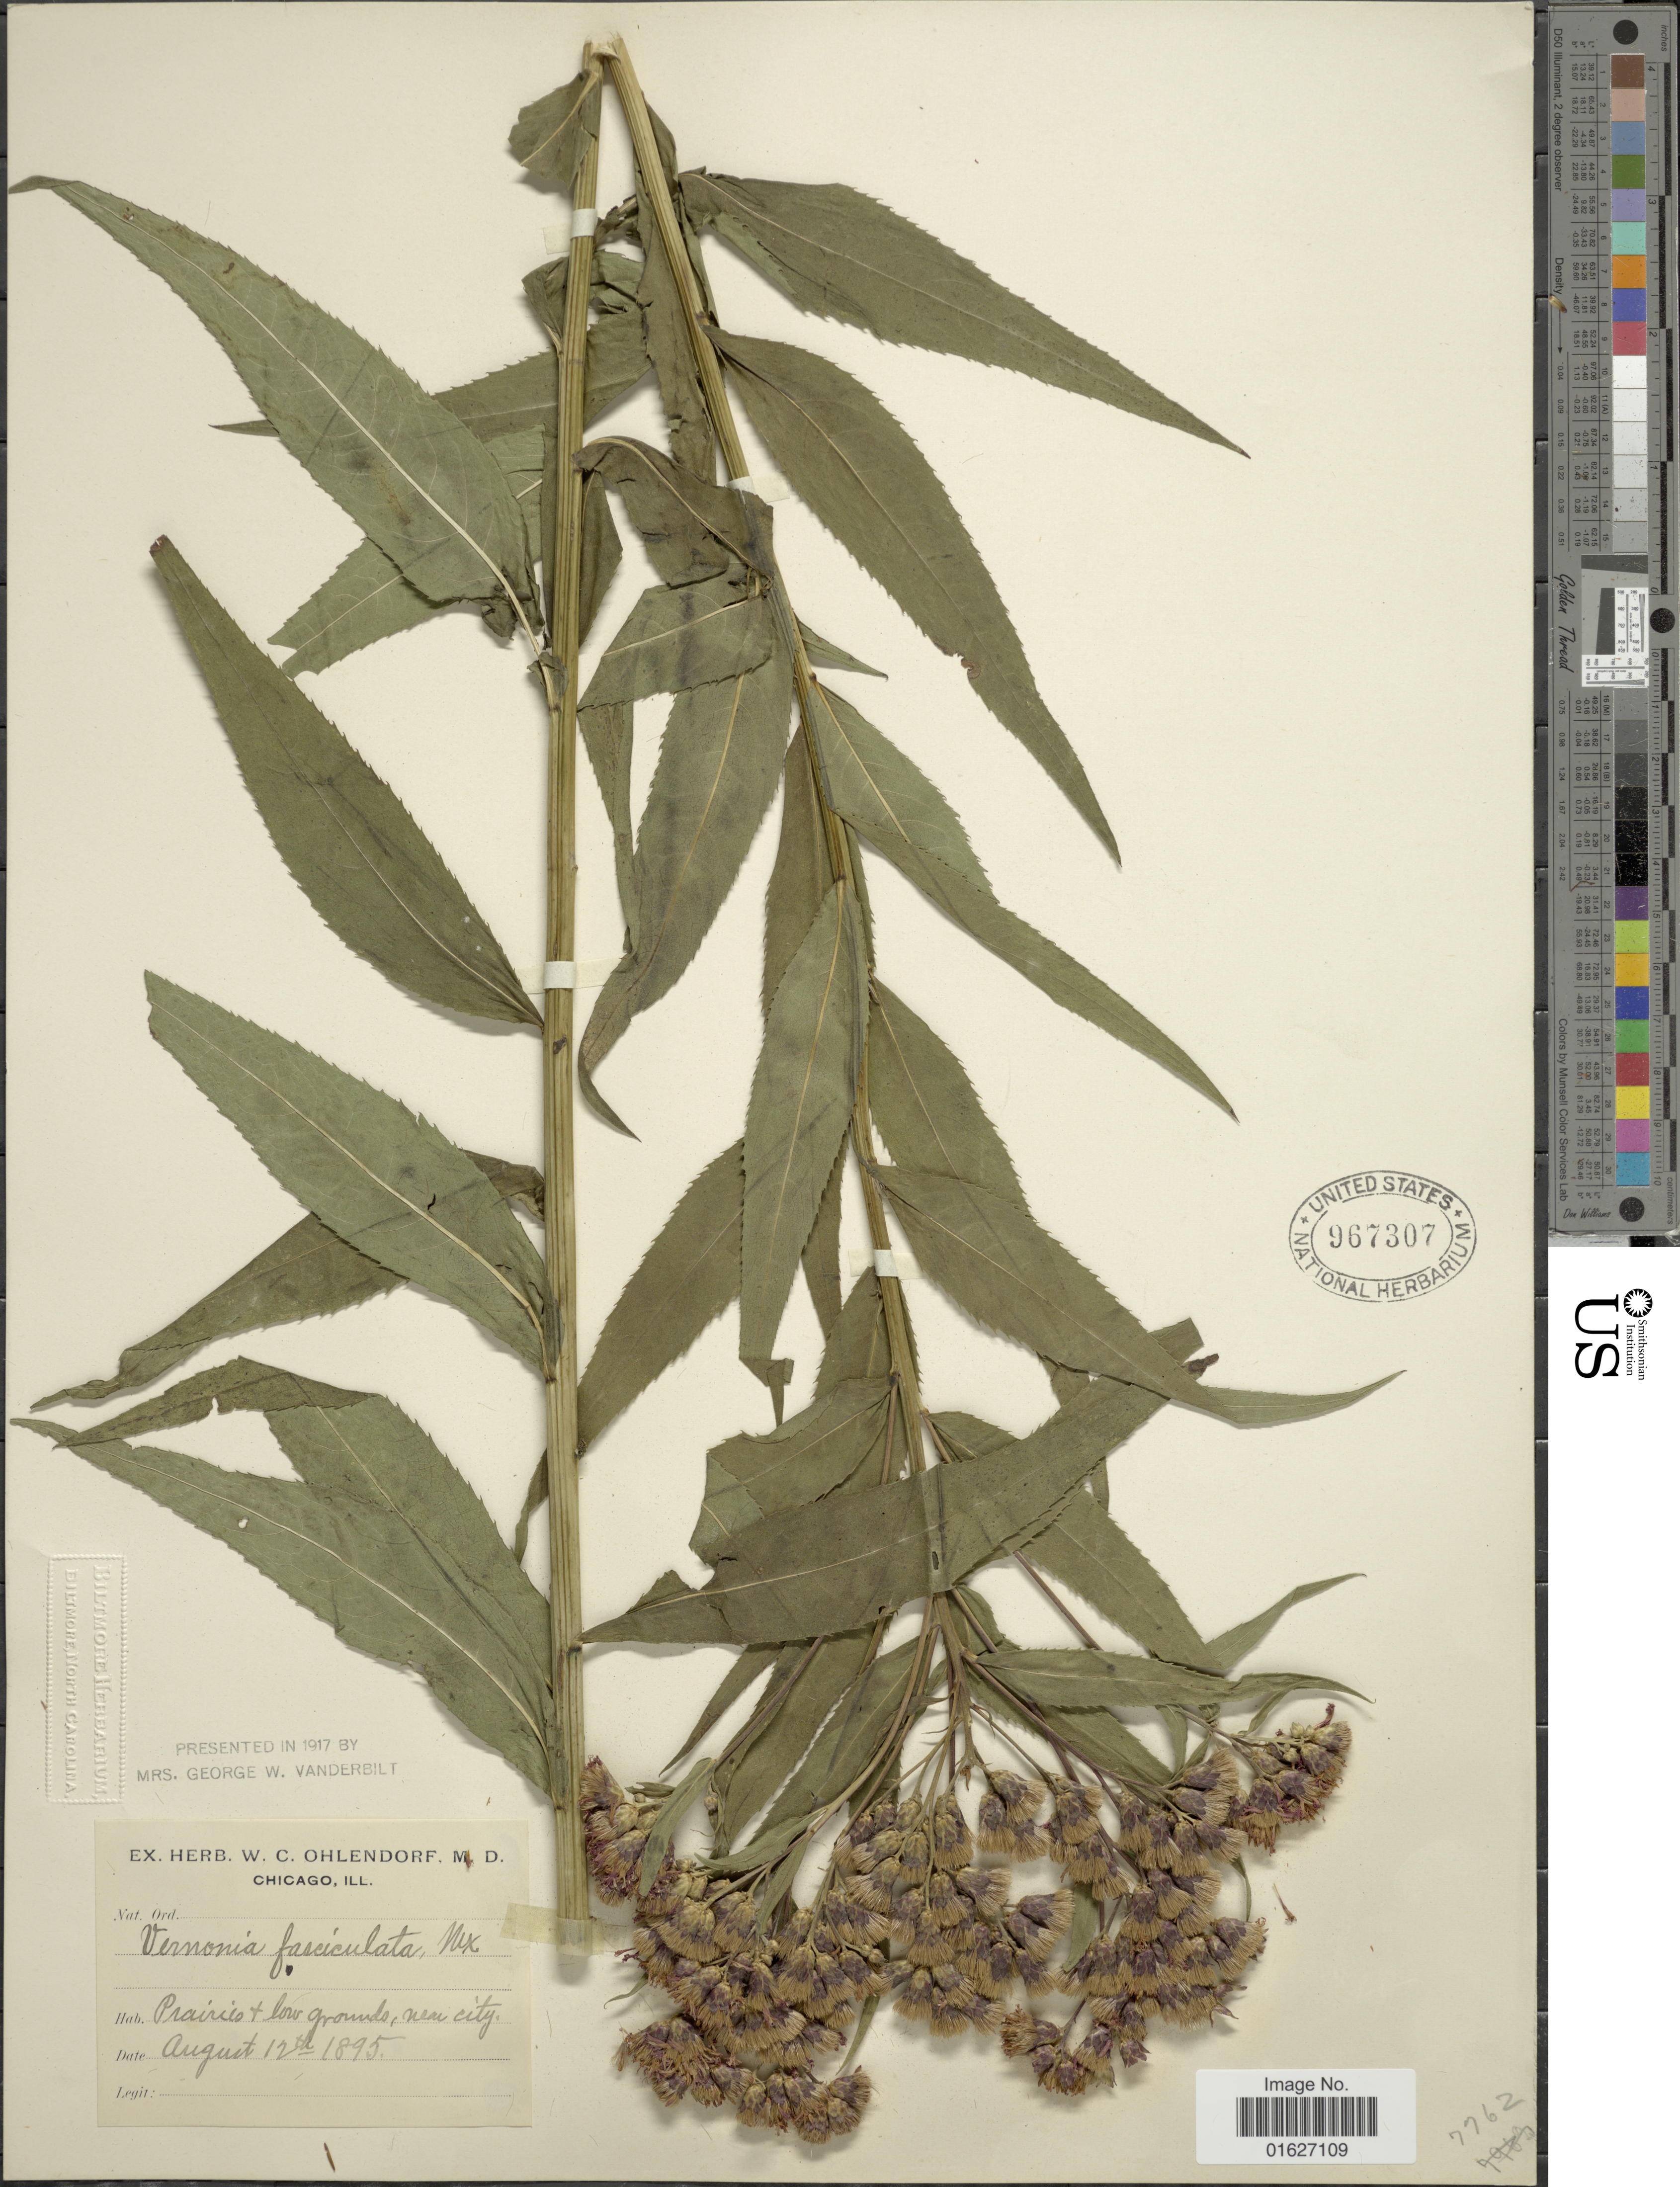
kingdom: Plantae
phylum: Tracheophyta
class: Magnoliopsida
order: Asterales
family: Asteraceae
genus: Vernonia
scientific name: Vernonia fasciculata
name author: Michx.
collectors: ex herb. W. C. Ochlendorf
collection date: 1895-08-12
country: United States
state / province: Illinois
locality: Chicago, Prairie + low grounds, near city.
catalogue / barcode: US 967307